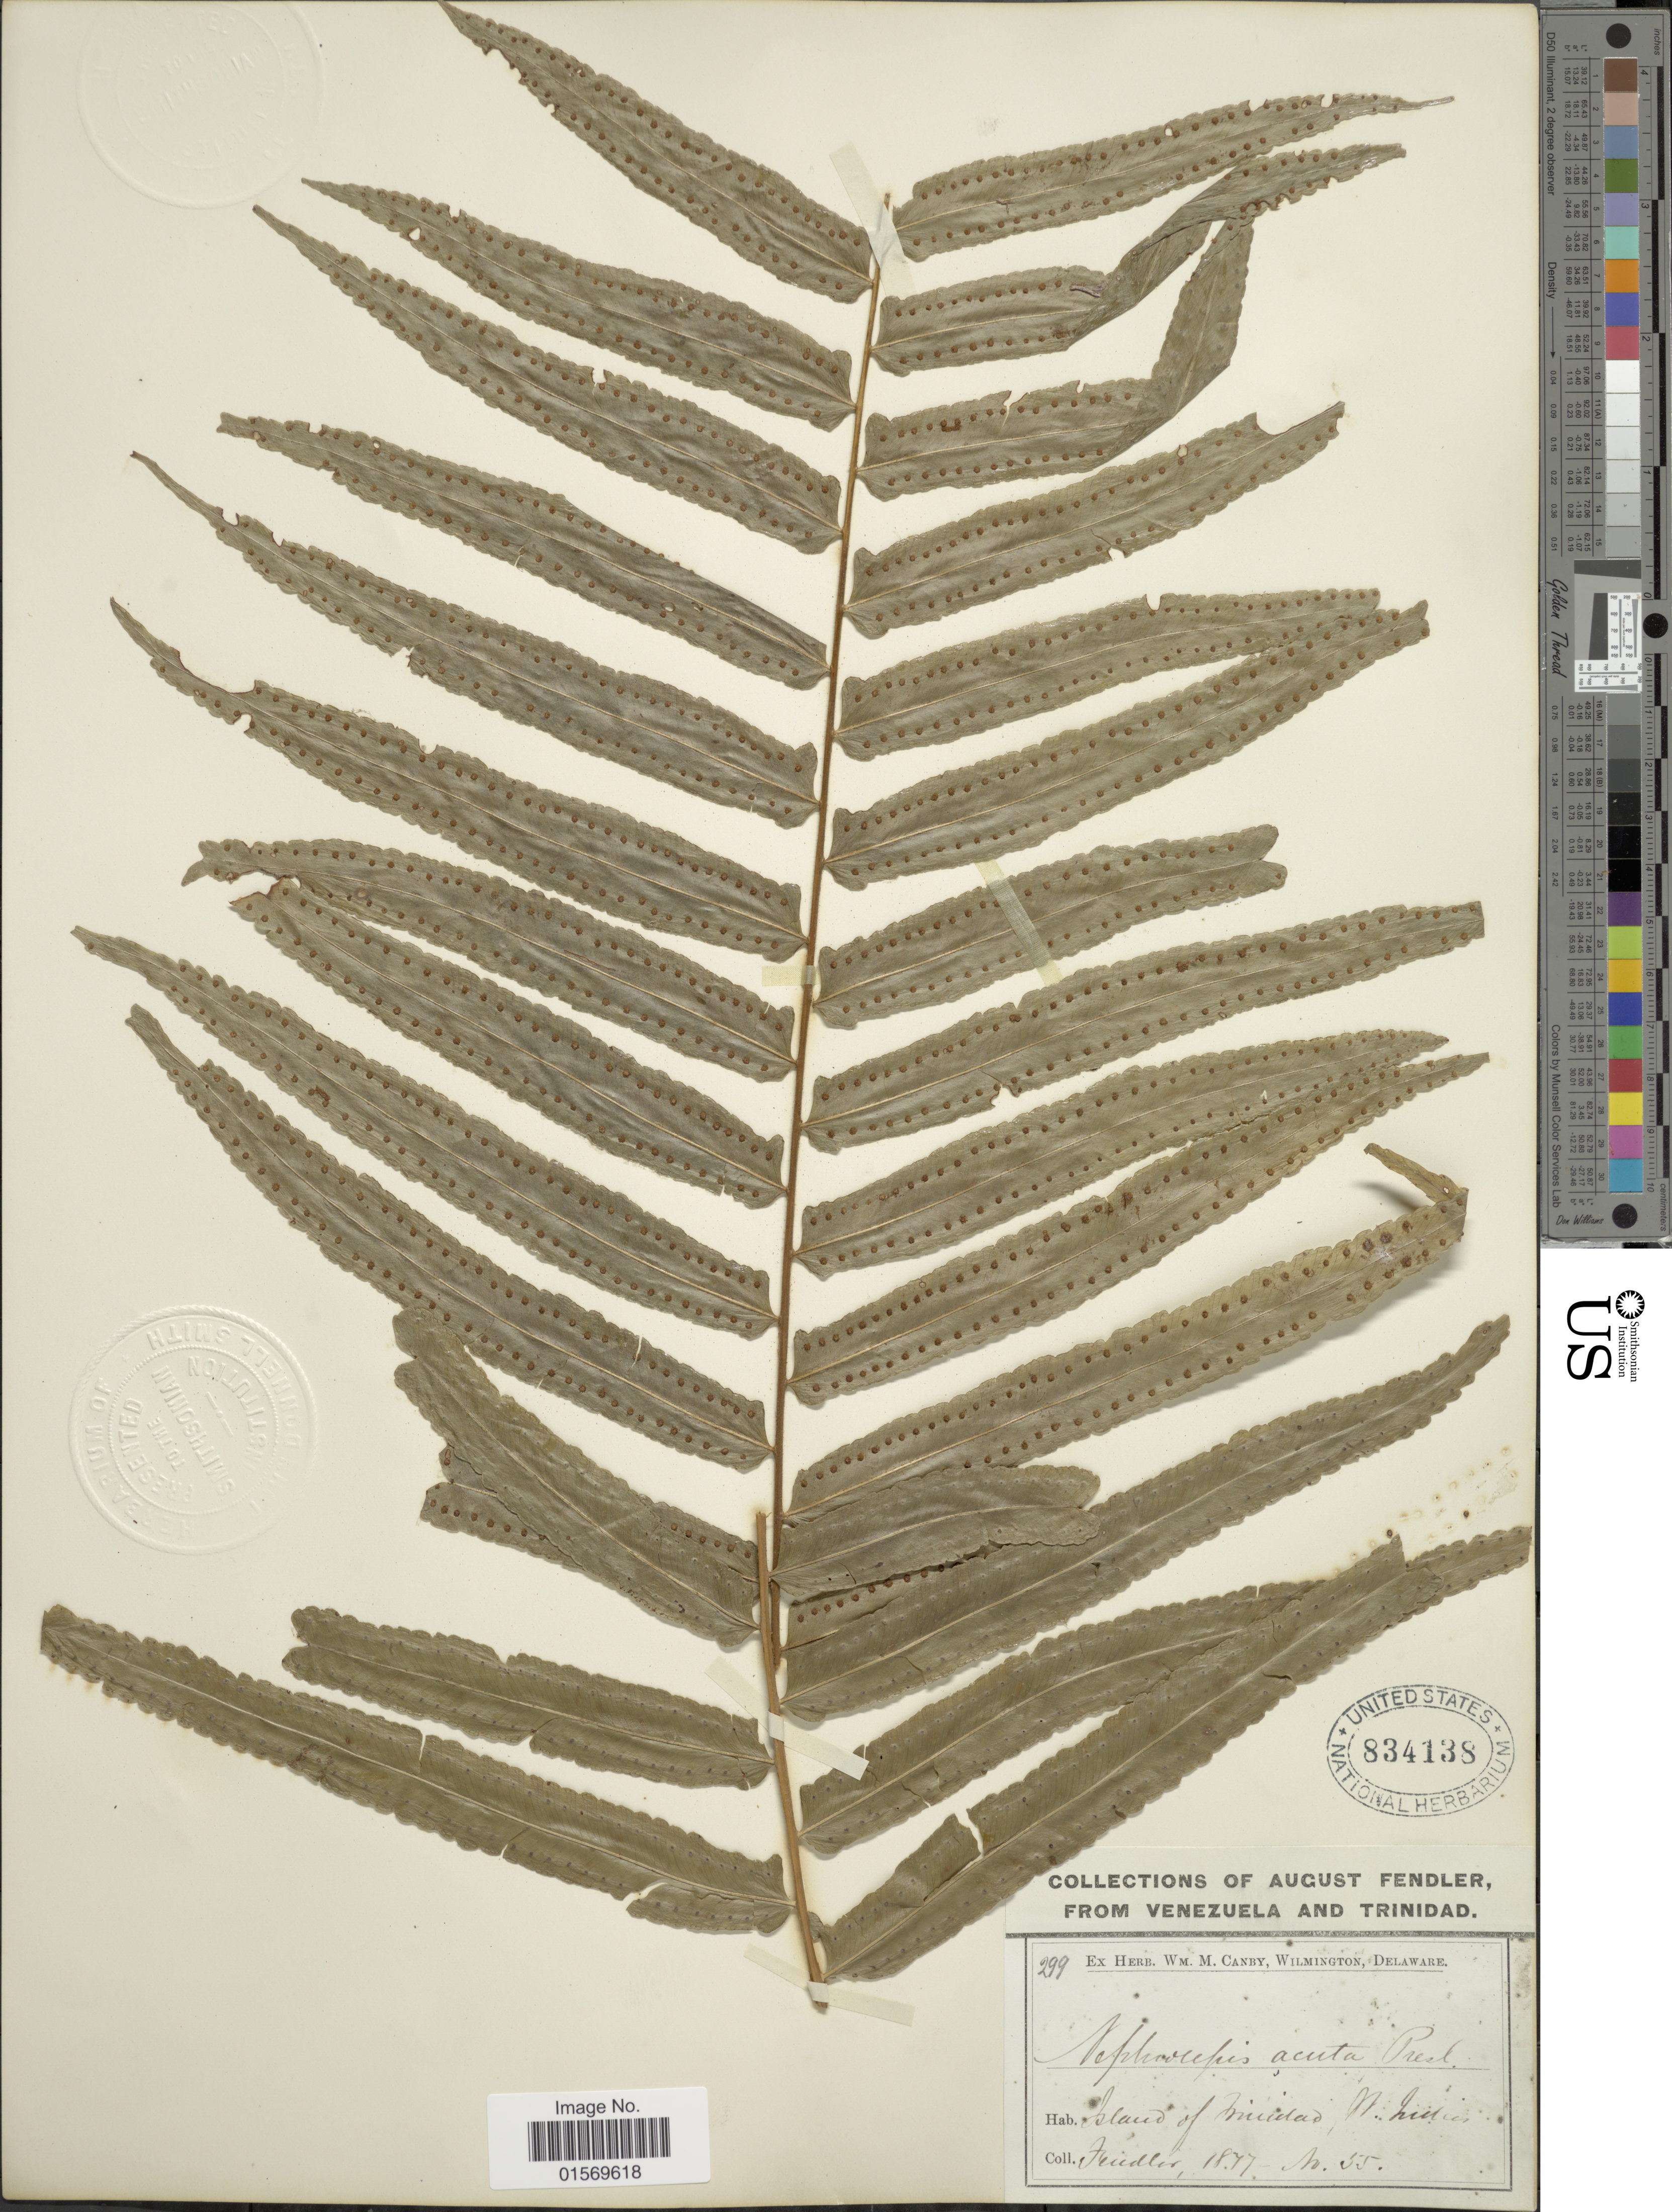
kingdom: Plantae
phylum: Tracheophyta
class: Polypodiopsida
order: Polypodiales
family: Nephrolepidaceae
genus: Nephrolepis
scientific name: Nephrolepis biserrata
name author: (Sw.) Schott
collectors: -. Fendler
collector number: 55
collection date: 1877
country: Trinidad and Tobago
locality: Island of Trinidad, W. Indies.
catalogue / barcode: US 834138